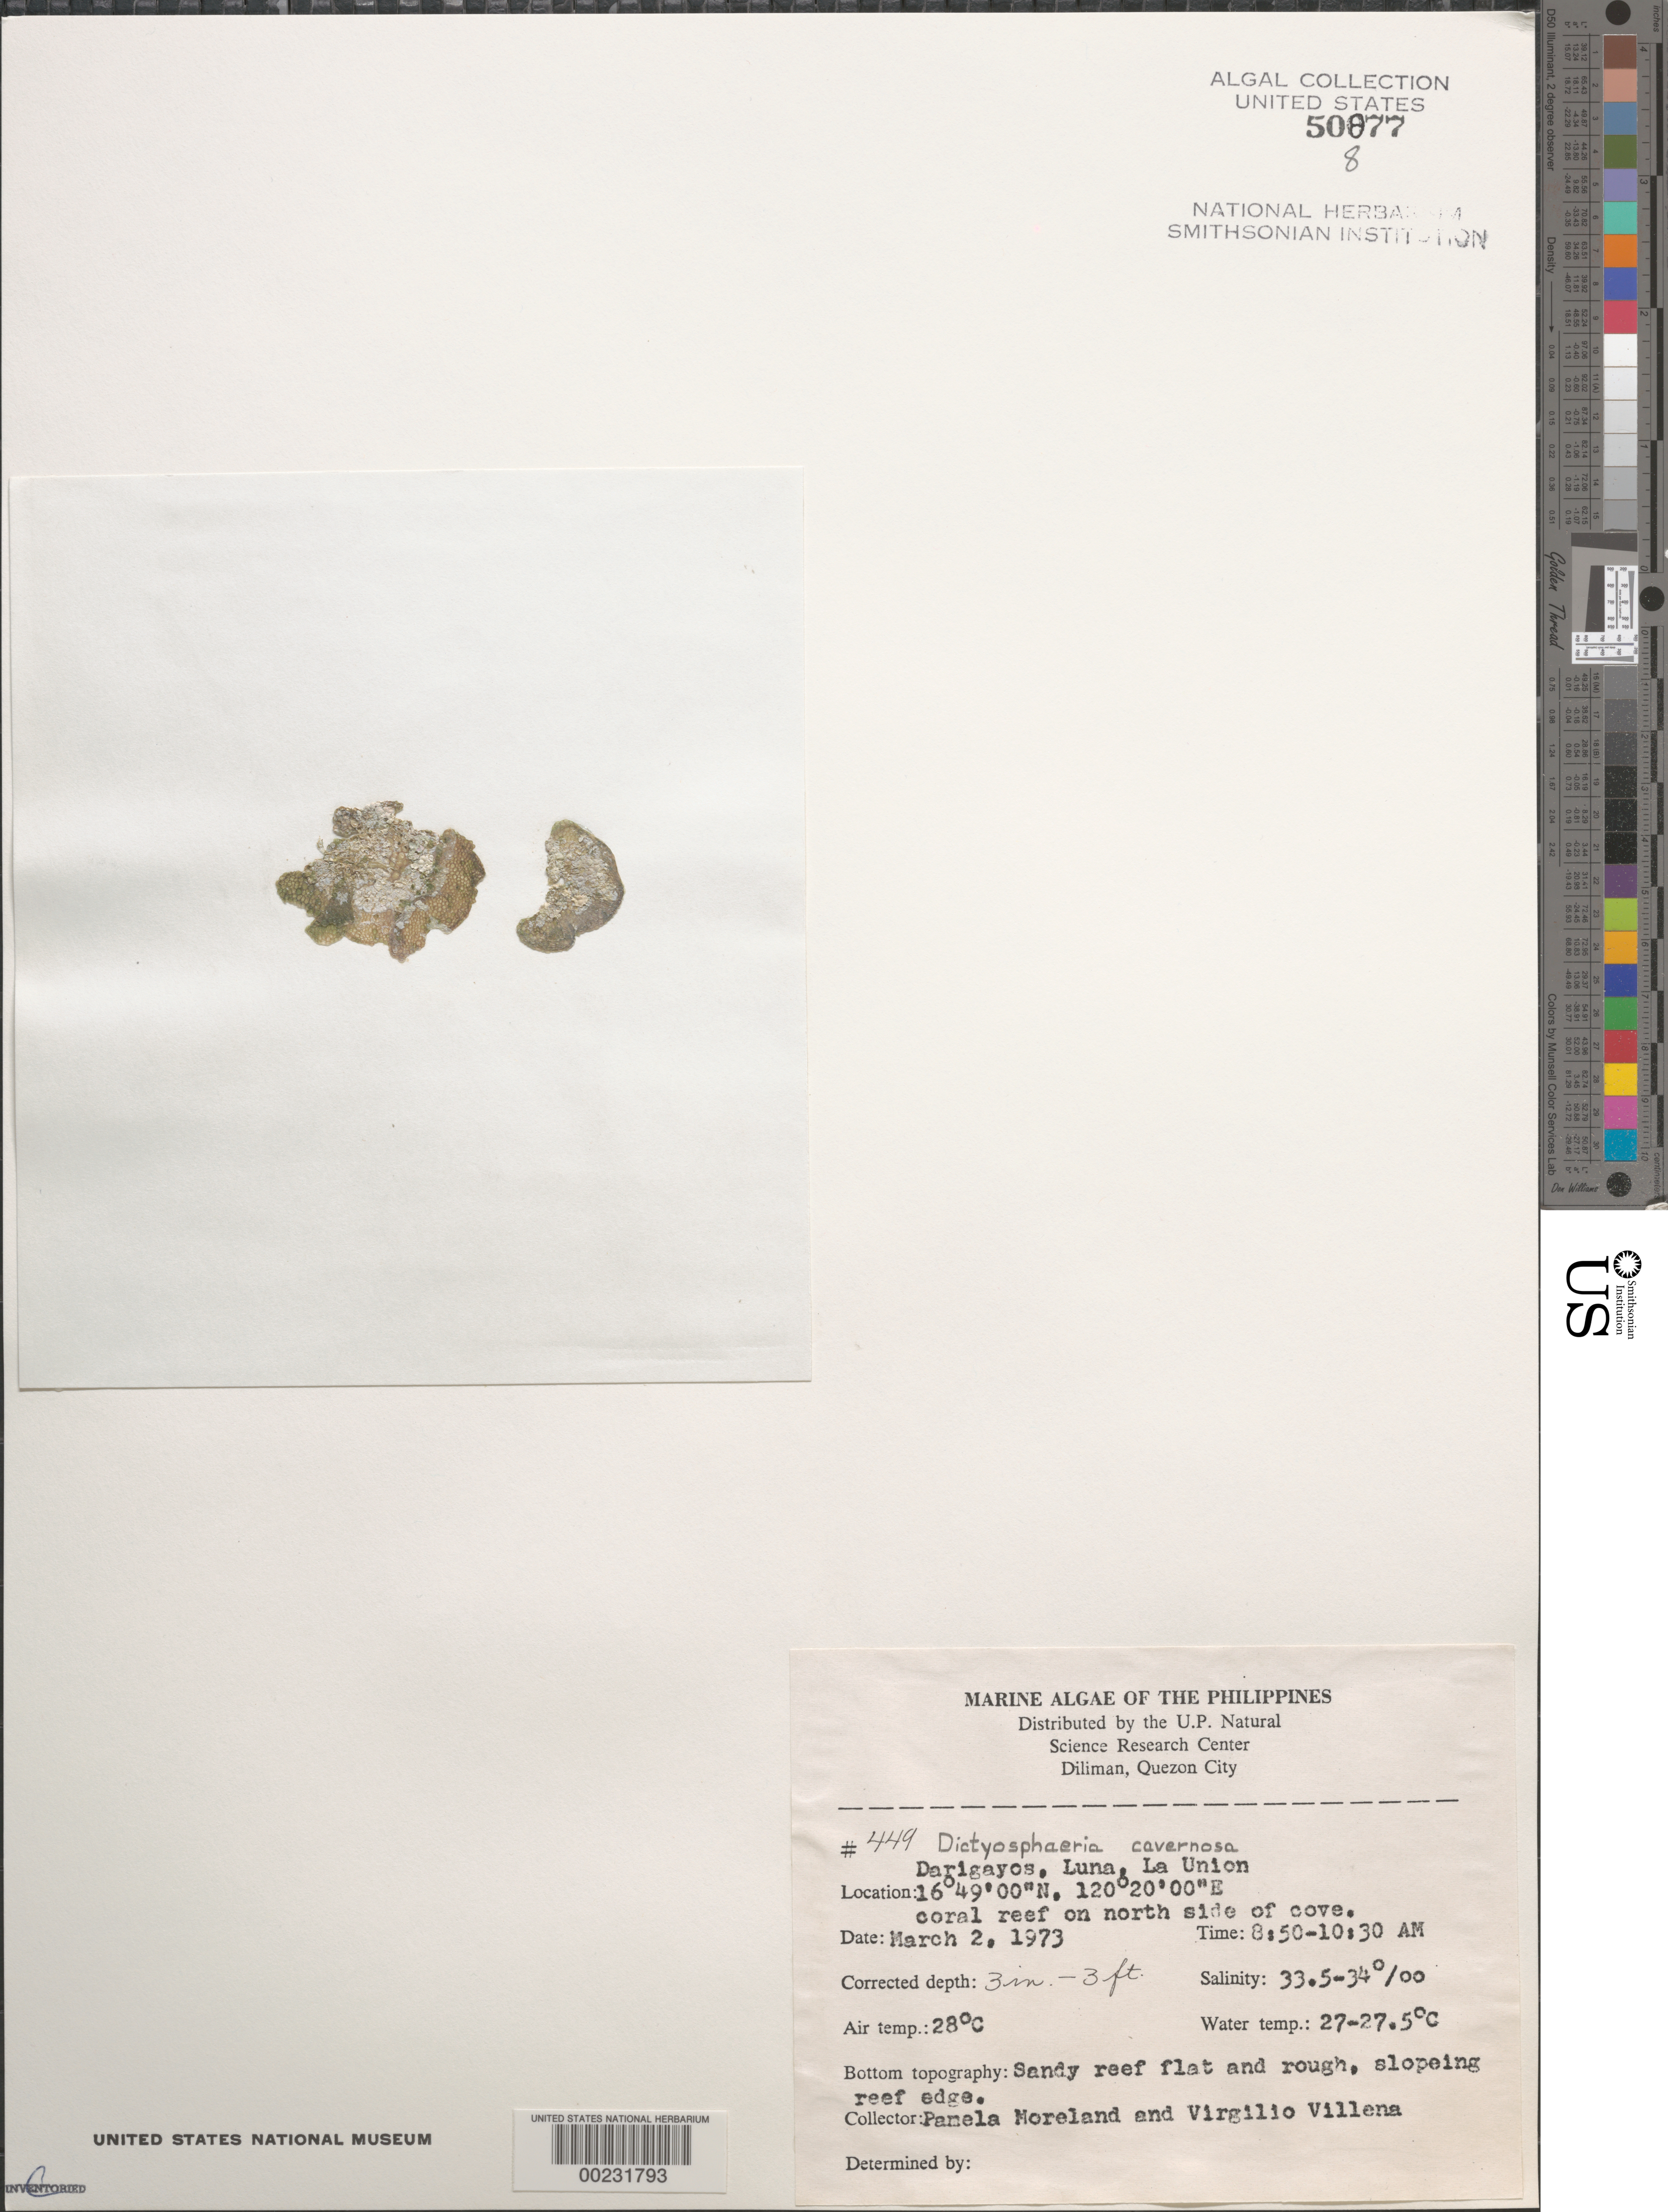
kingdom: Plantae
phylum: Chlorophyta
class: Ulvophyceae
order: Siphonocladales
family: Siphonocladaceae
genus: Dictyosphaeria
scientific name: Dictyosphaeria cavernosa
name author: (Forssk.) Børgesen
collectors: P. Moreland & V. Villena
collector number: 449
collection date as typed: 02 Mar 1973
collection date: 1973-03-02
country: Philippines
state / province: Ilocos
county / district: La Union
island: Luzon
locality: Darigayos, Luna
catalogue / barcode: US 50877